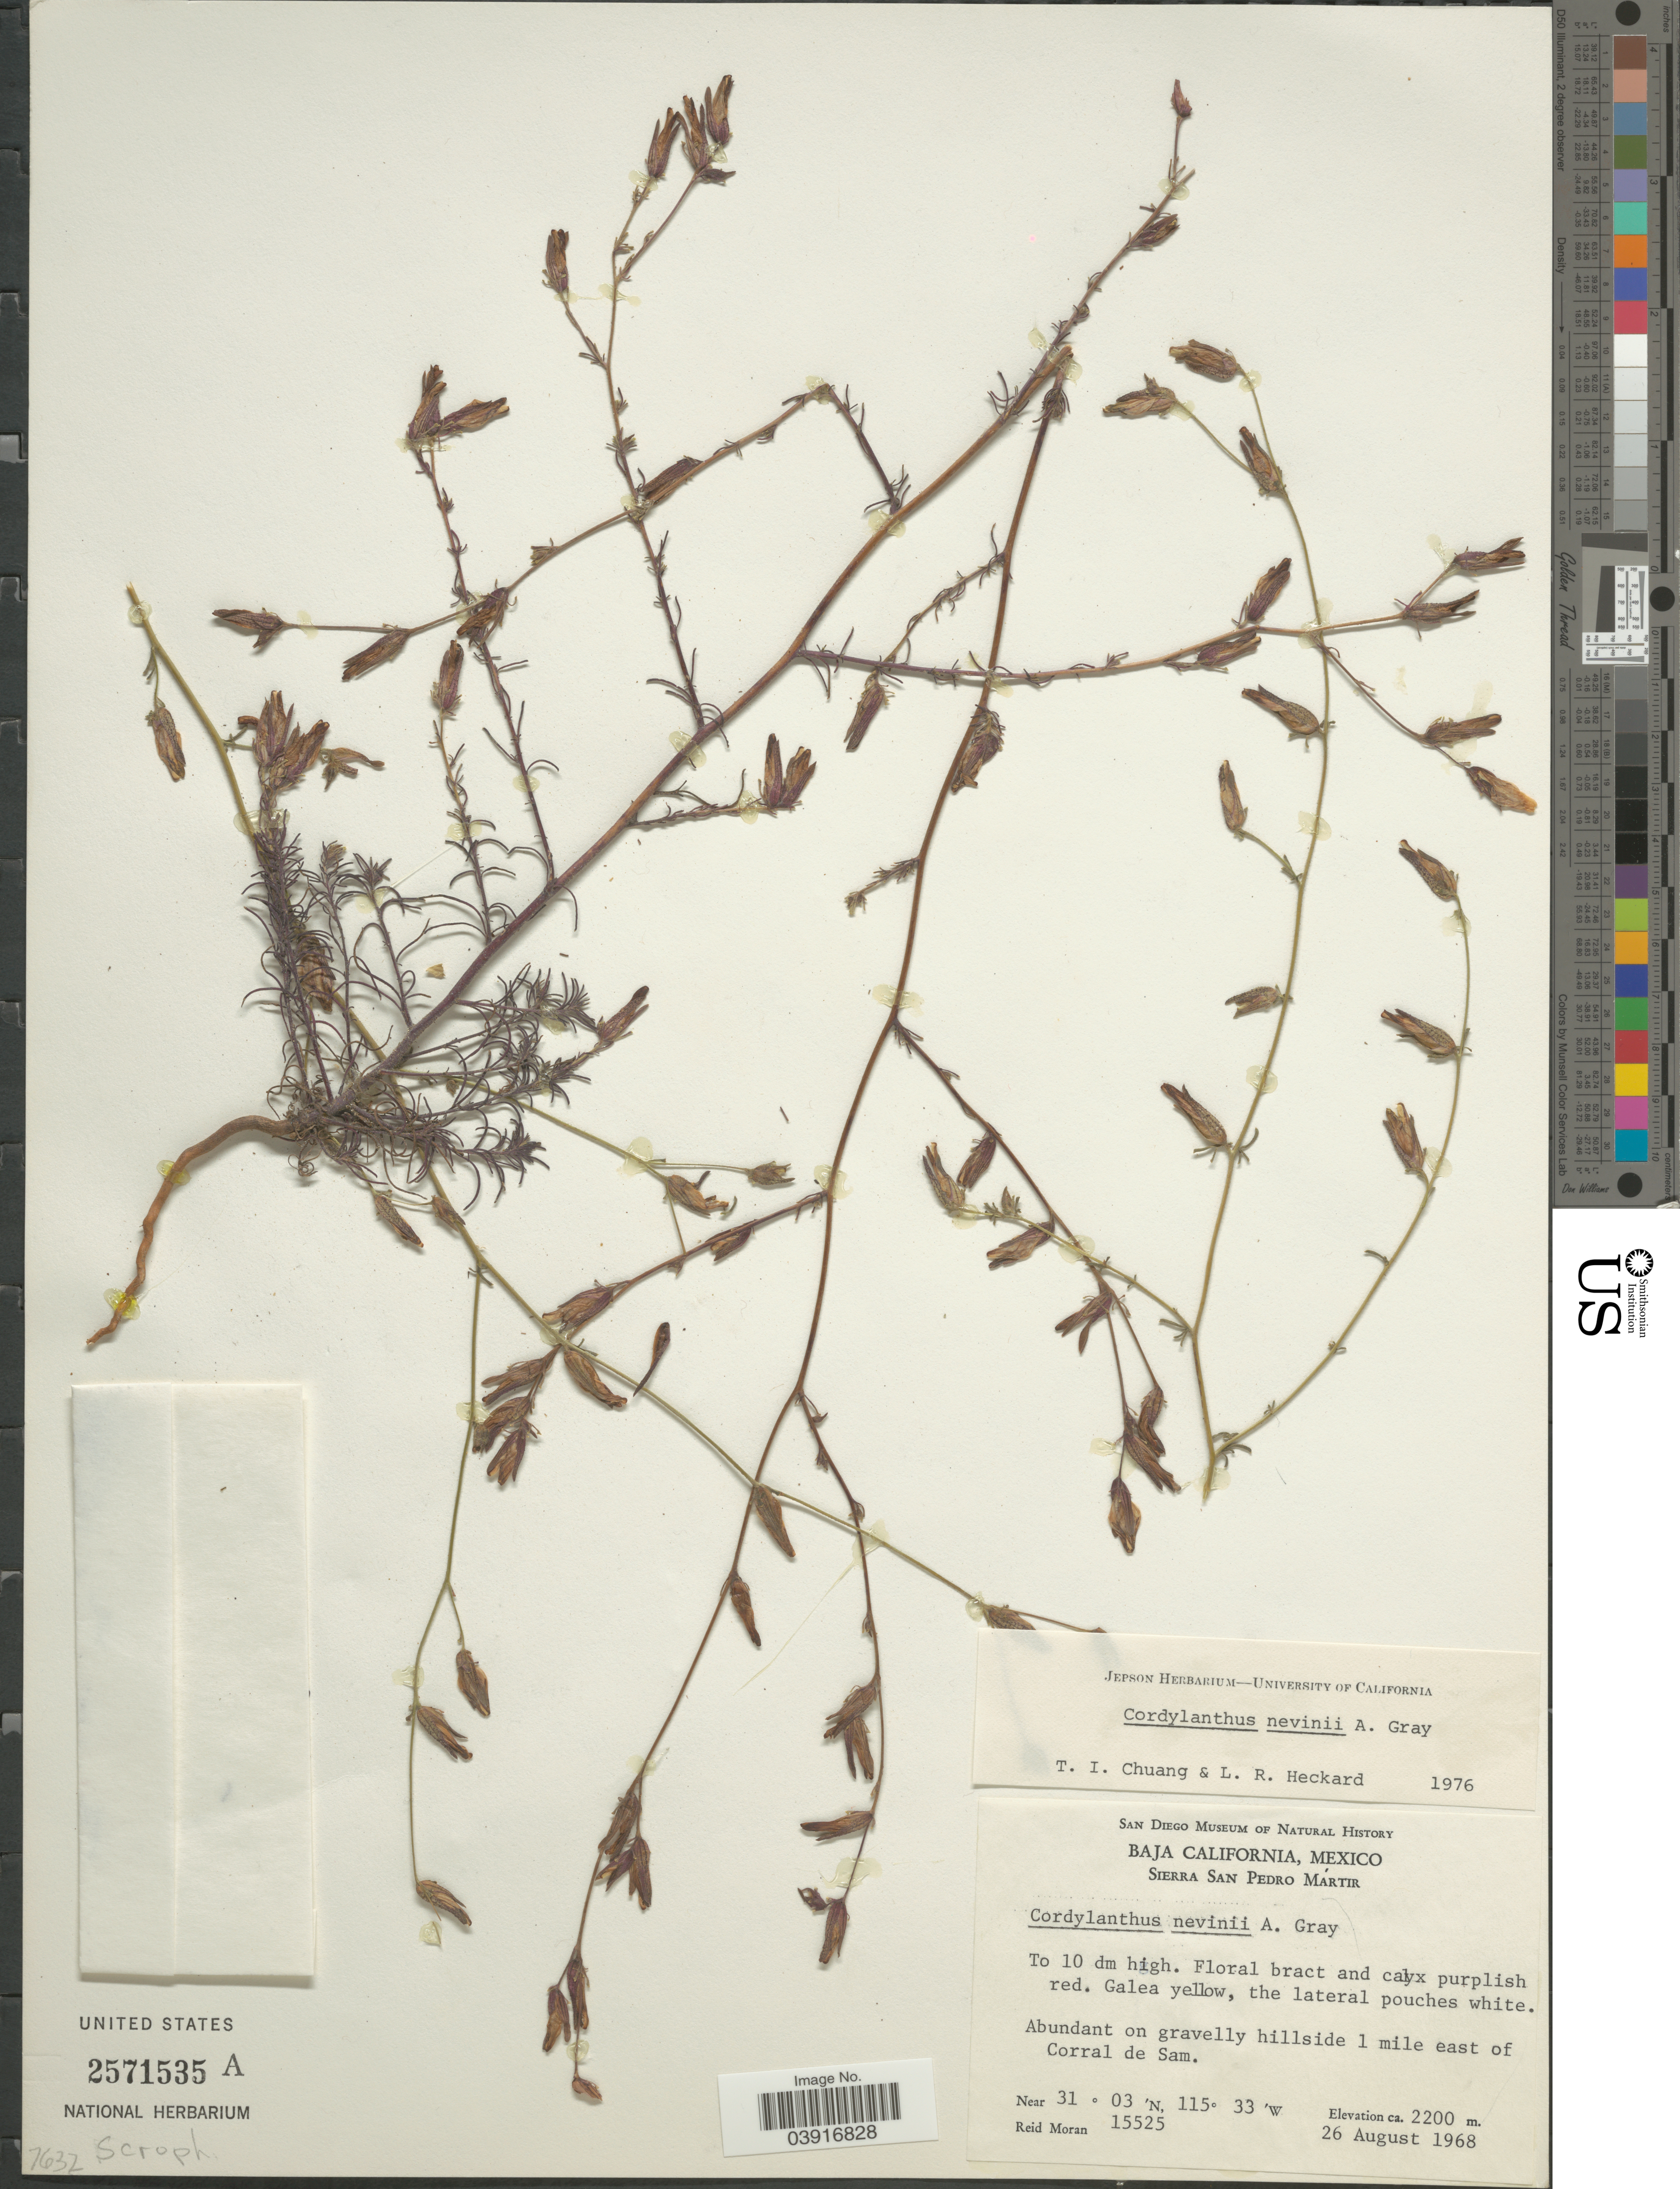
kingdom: Plantae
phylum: Tracheophyta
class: Magnoliopsida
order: Lamiales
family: Orobanchaceae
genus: Cordylanthus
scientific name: Cordylanthus nevinii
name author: A. Gray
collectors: R. Moran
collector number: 15525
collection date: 1968-08-26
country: Mexico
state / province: Baja California Norte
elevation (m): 2200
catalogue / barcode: US 2571535A